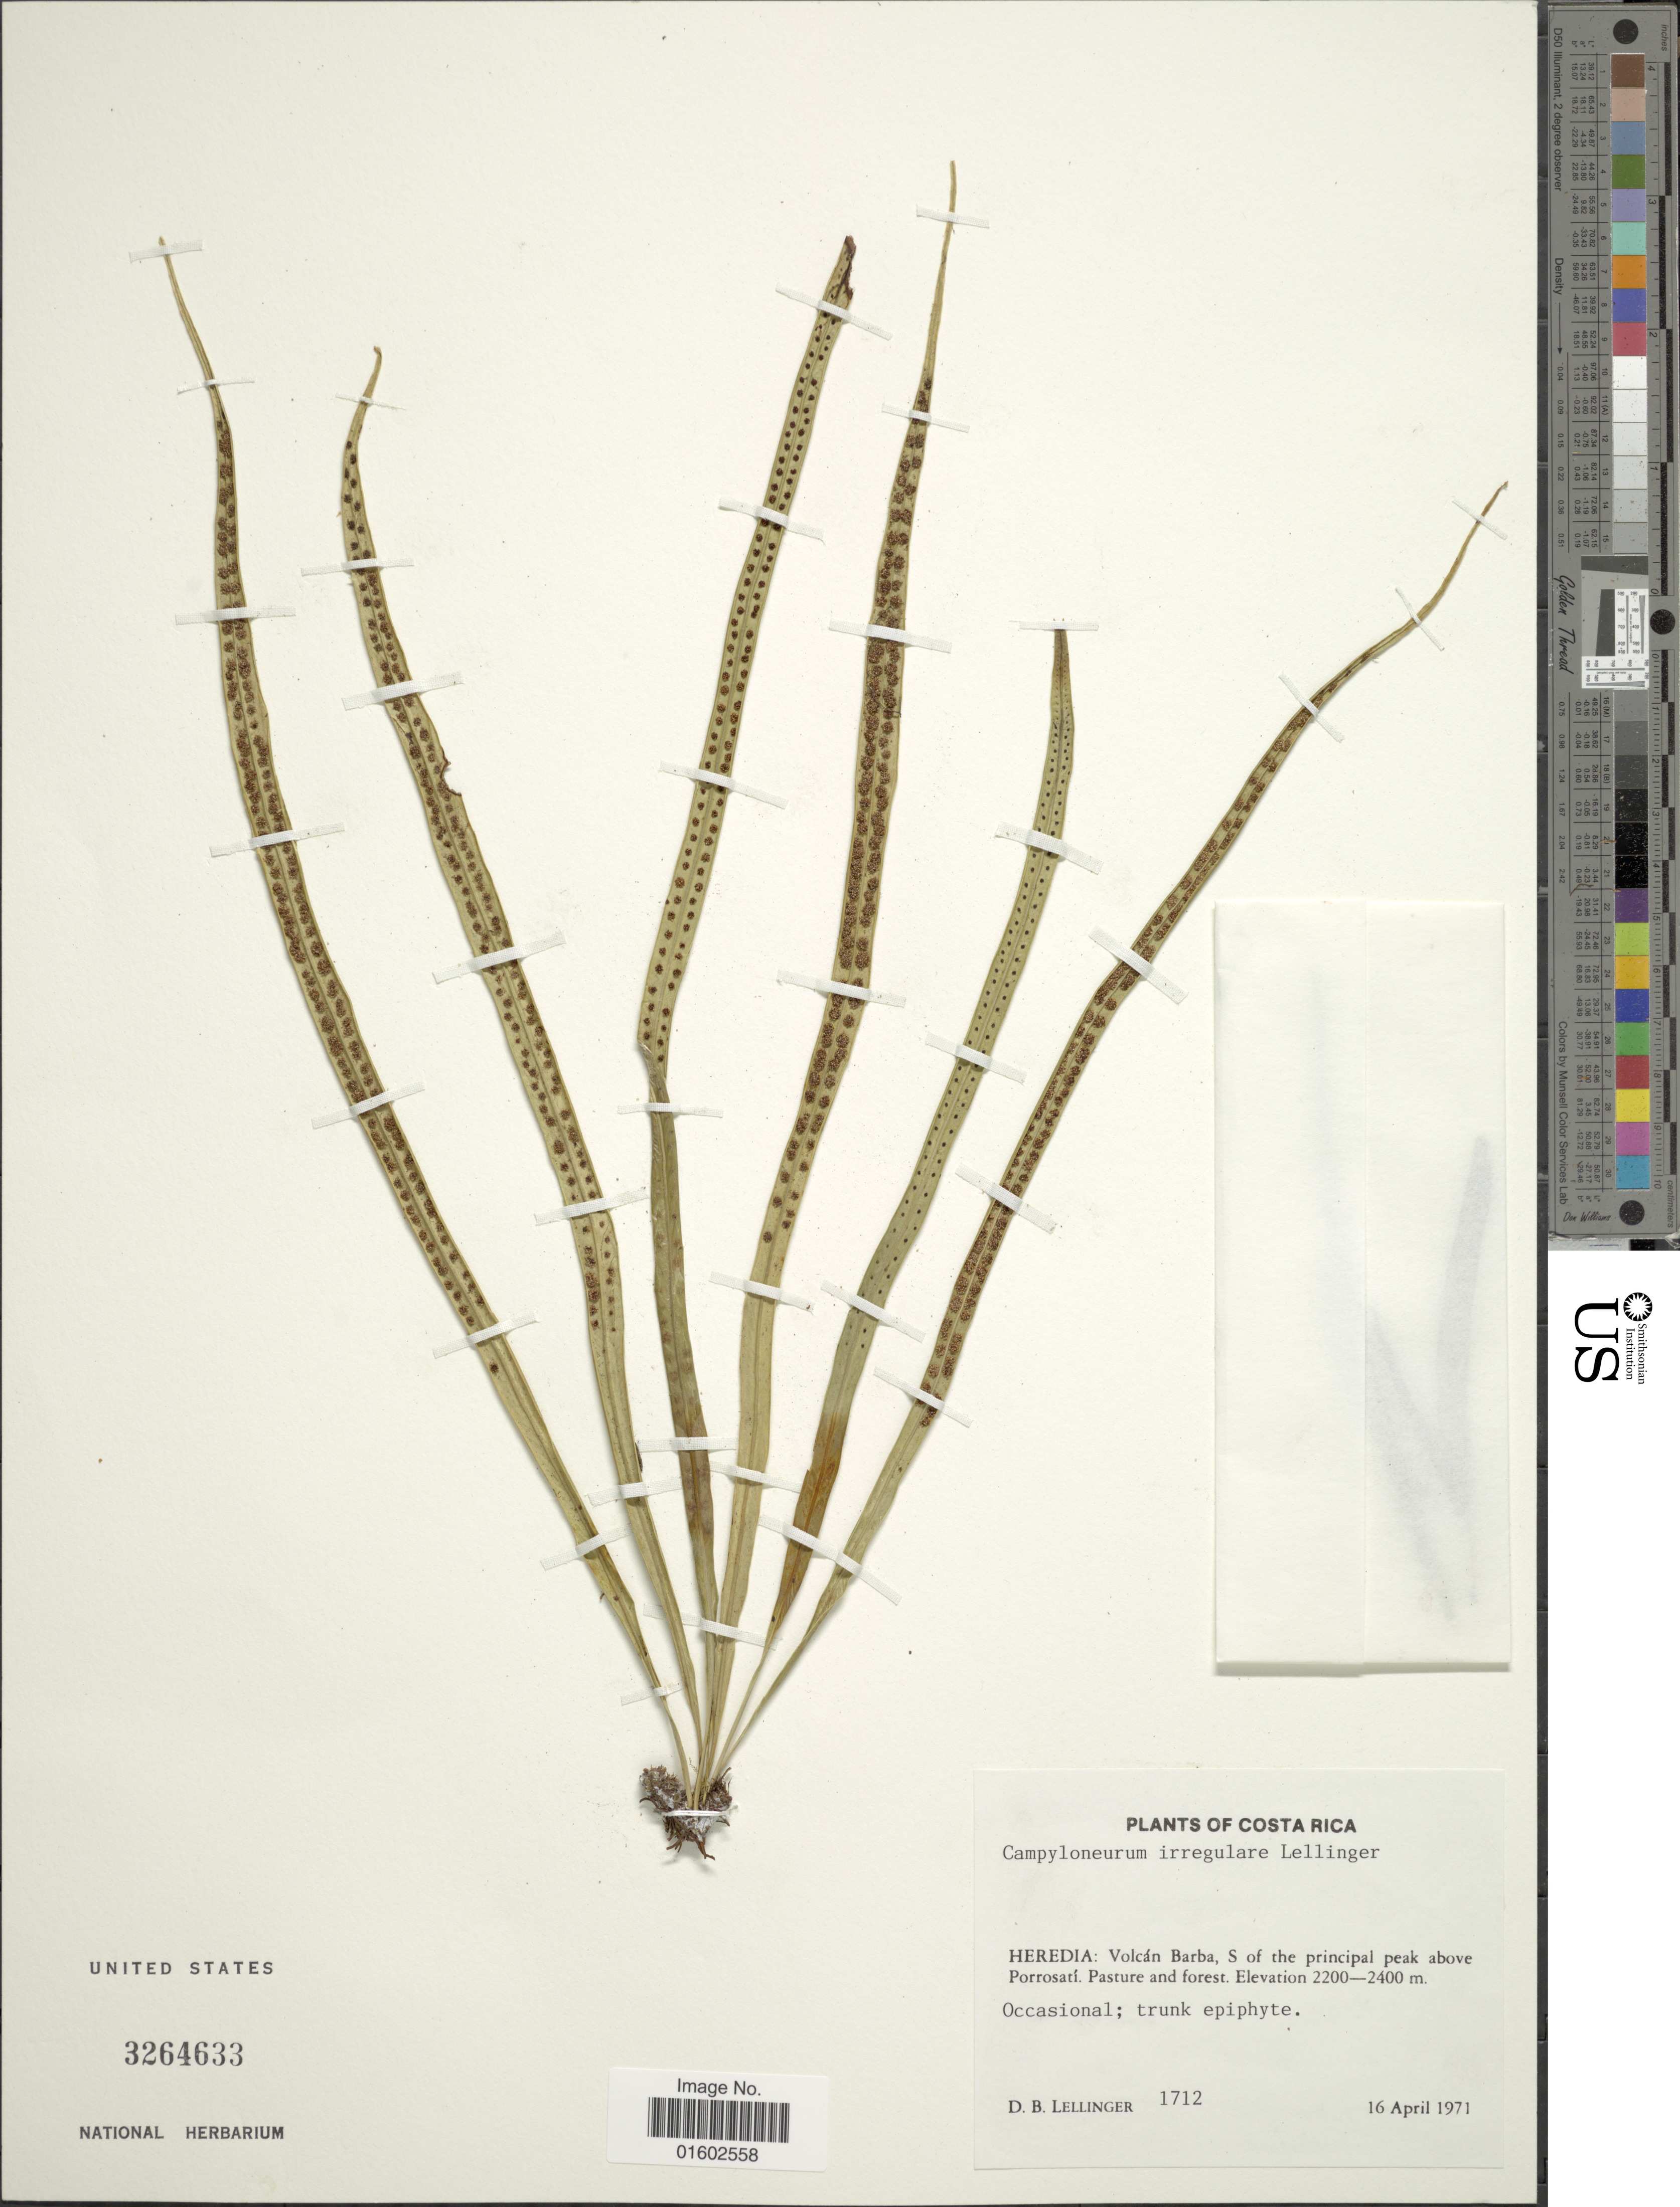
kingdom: Plantae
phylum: Tracheophyta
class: Polypodiopsida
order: Polypodiales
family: Polypodiaceae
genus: Campyloneurum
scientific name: Campyloneurum amphostenon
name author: (Kunze ex Klotzsch) Fée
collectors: D. B. Lellinger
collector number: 1712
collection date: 1971-04-16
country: Costa Rica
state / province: Heredia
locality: Volcan Barba, S of the principal peak above Porrosati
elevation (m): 2200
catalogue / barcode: US 3264633